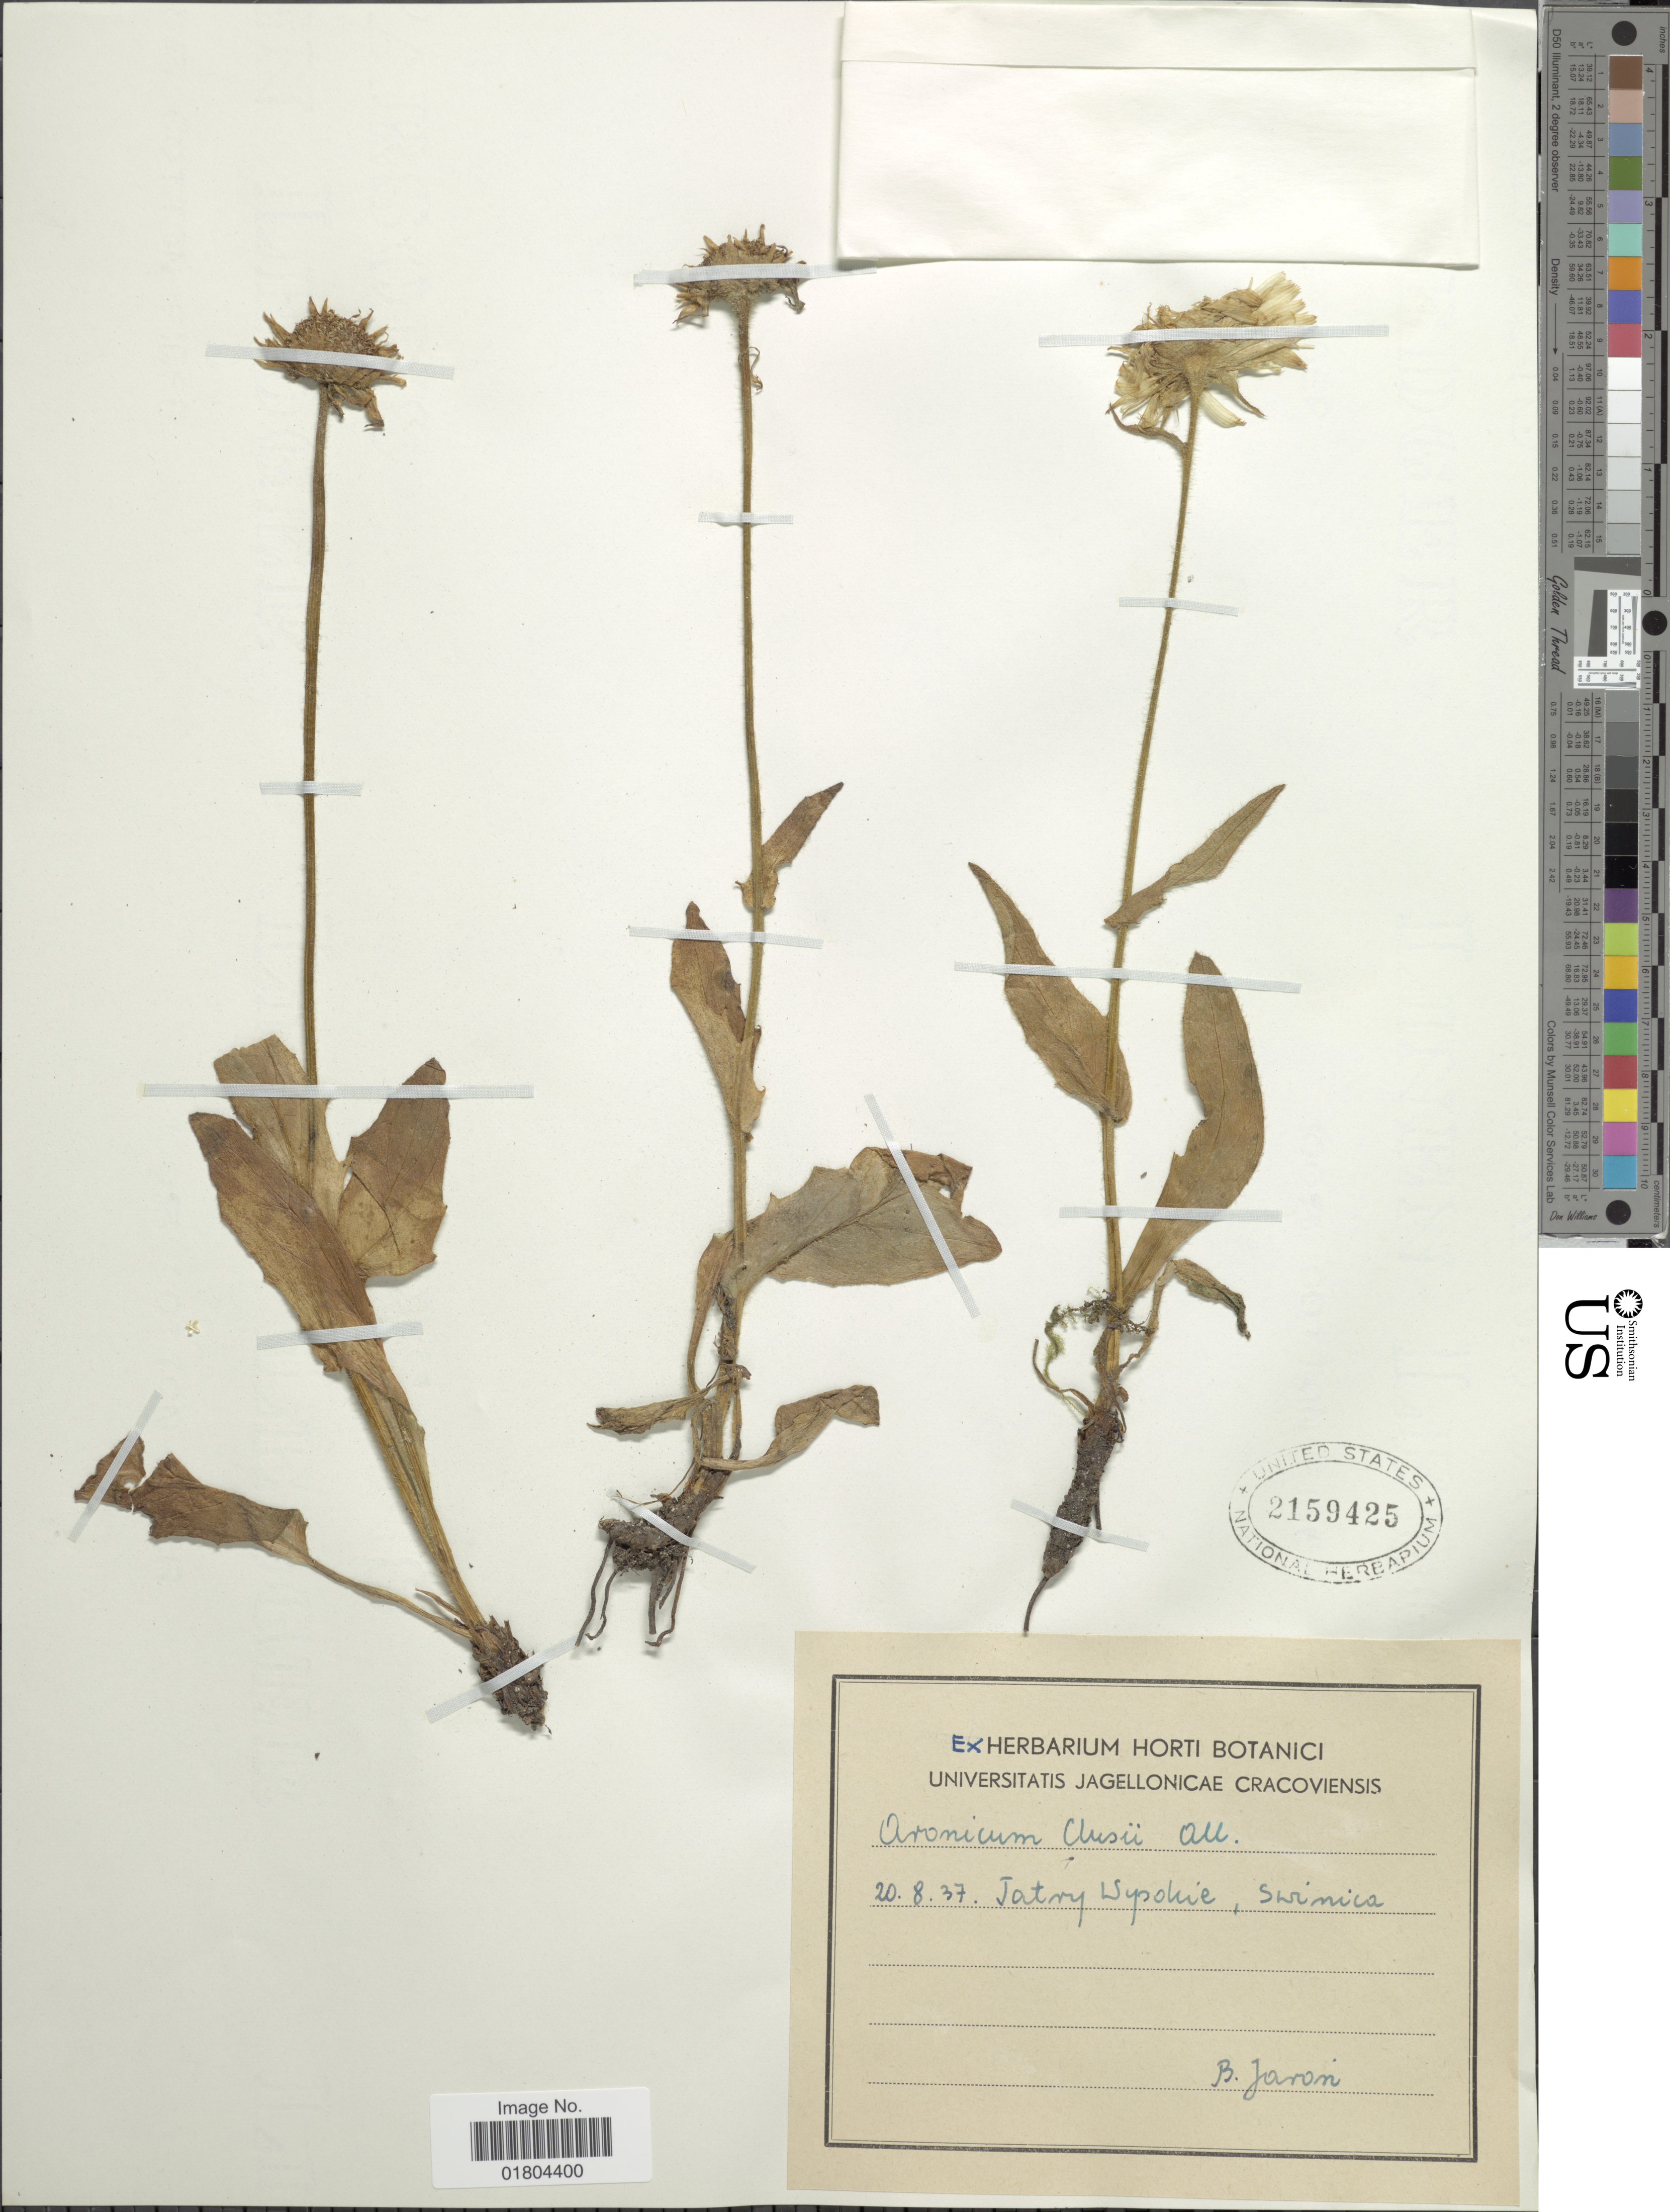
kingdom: Plantae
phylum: Tracheophyta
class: Magnoliopsida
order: Asterales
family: Asteraceae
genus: Arnica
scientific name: Arnica clusii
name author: All.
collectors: B. Jaron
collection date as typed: Transcribed d/m/y: 20/8/37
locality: Tatry [illegible text], Swinica[interpreted]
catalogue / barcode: US 2159425